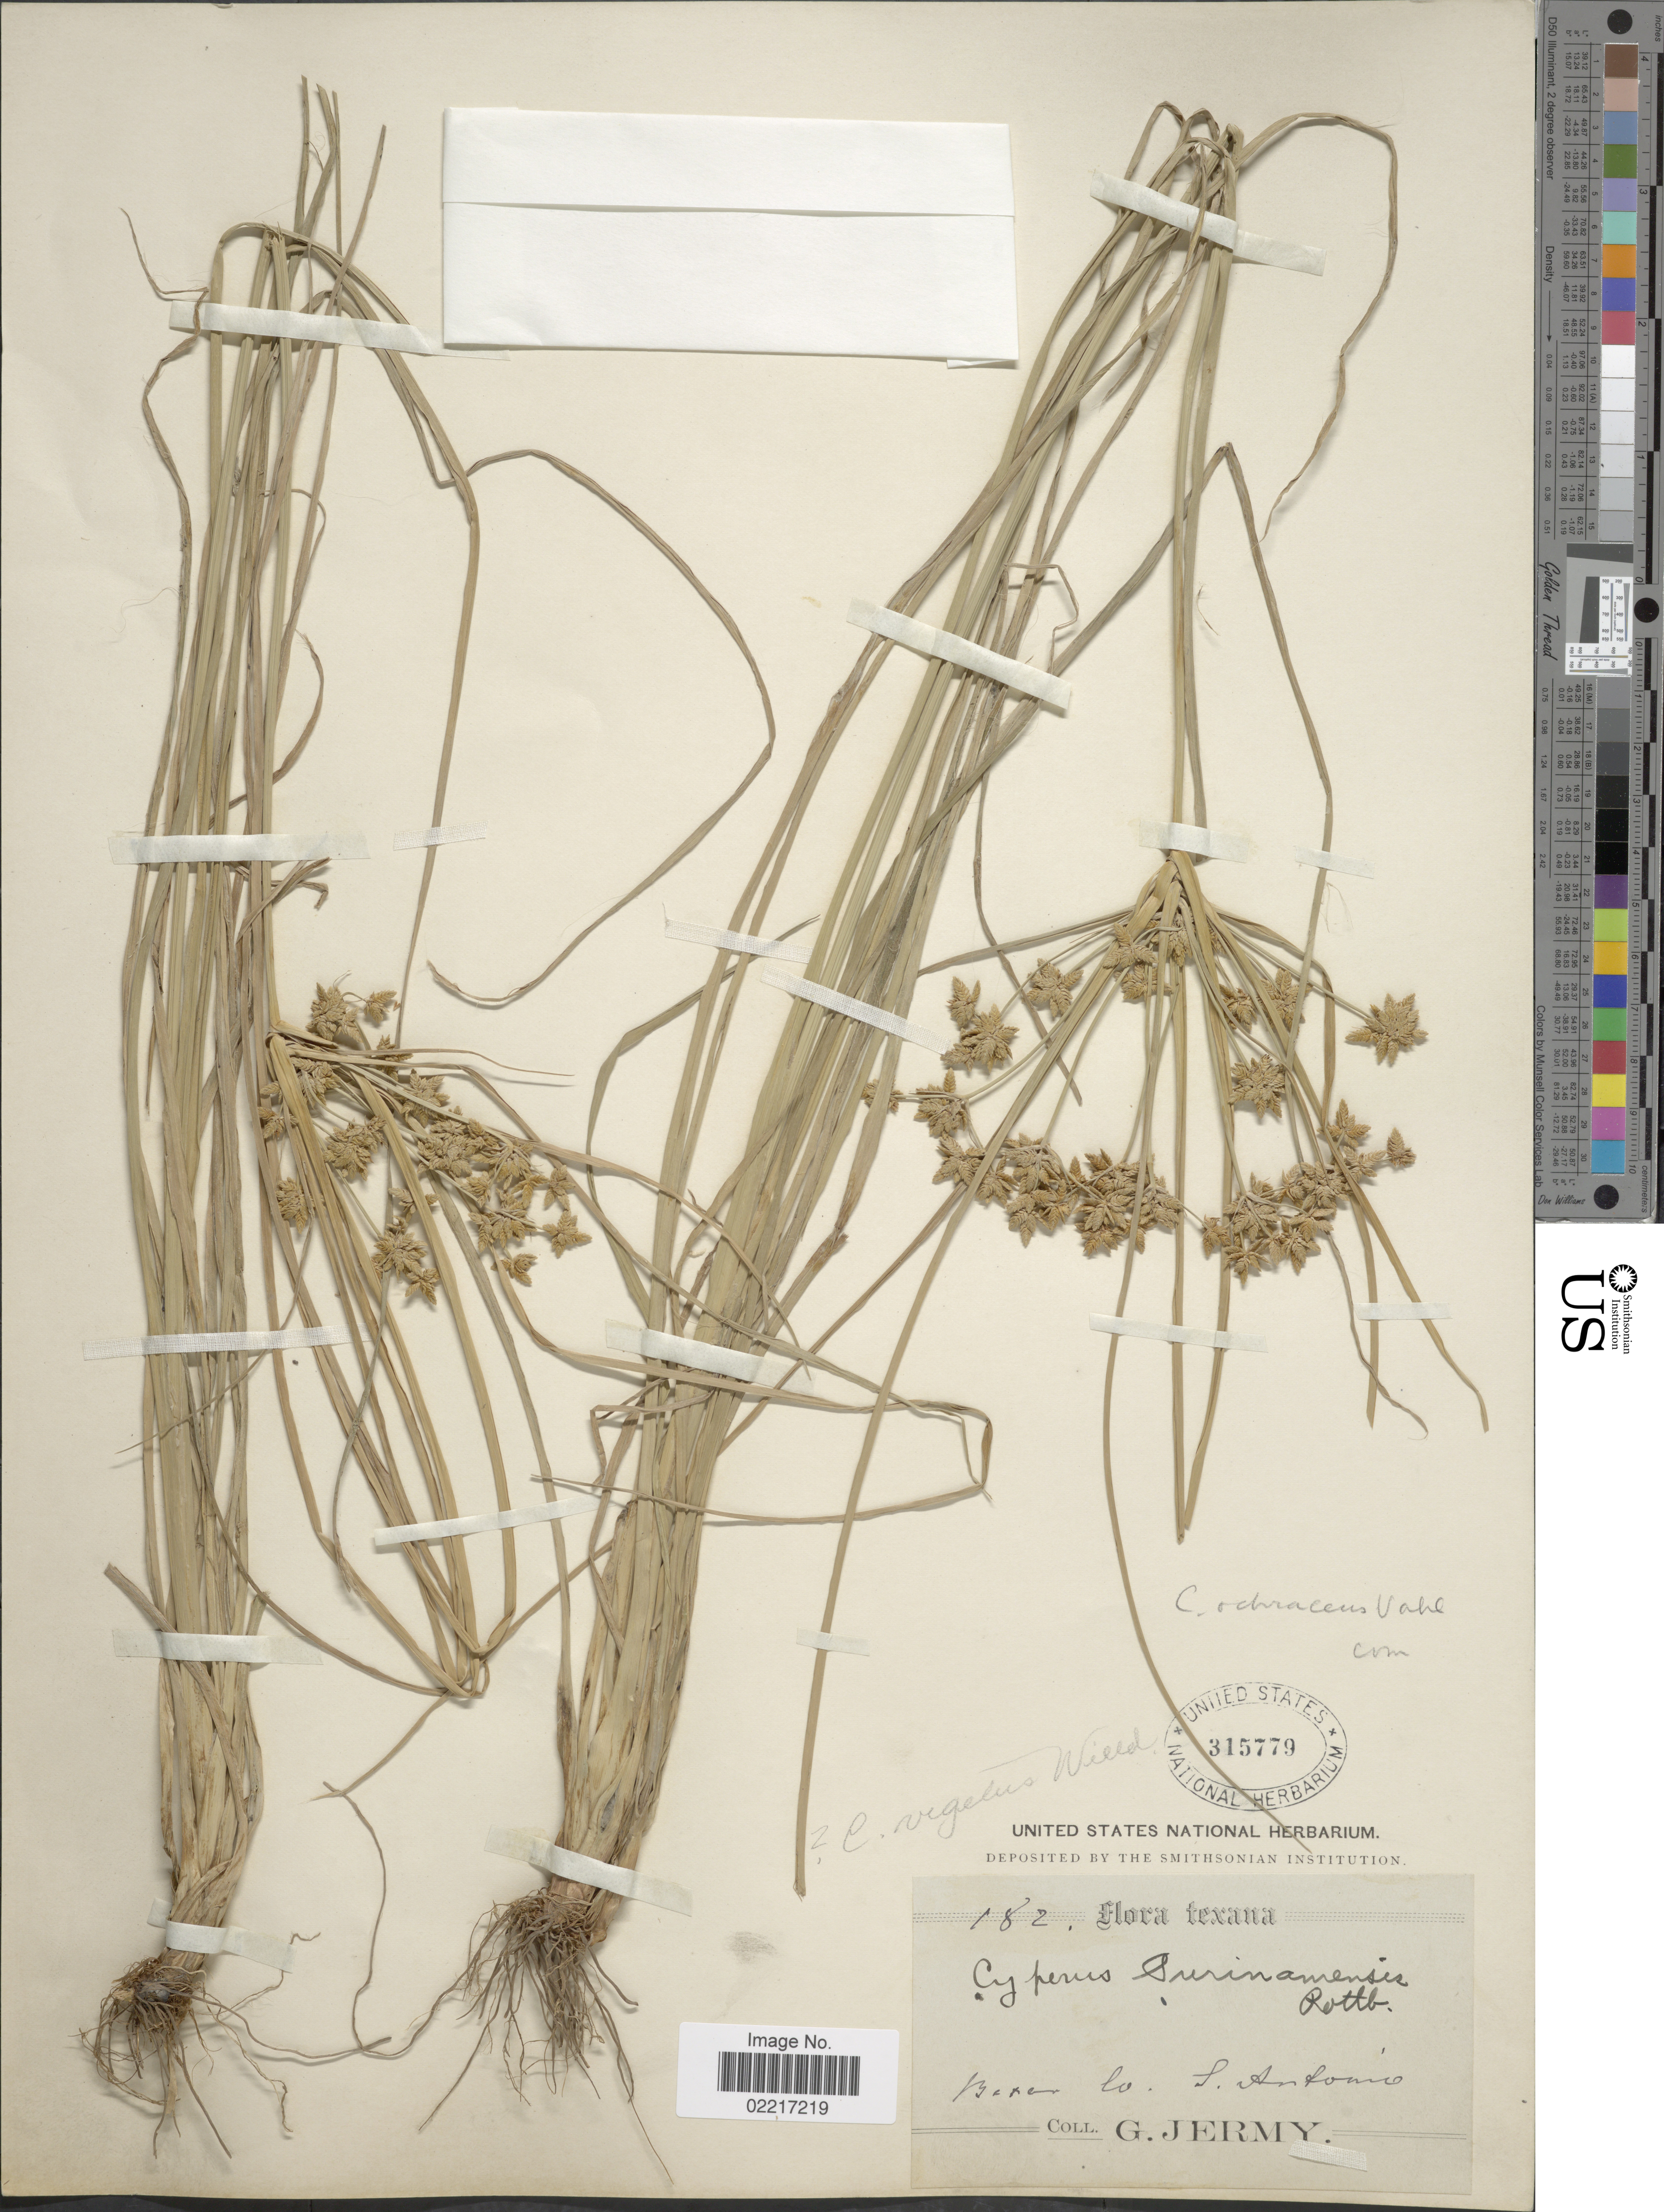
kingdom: Plantae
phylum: Tracheophyta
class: Liliopsida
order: Poales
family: Cyperaceae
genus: Cyperus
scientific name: Cyperus ochraceus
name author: Vahl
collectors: G. Jermy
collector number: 182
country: United States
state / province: Texas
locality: Bexar Co. S. Antonio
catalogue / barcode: US 315779